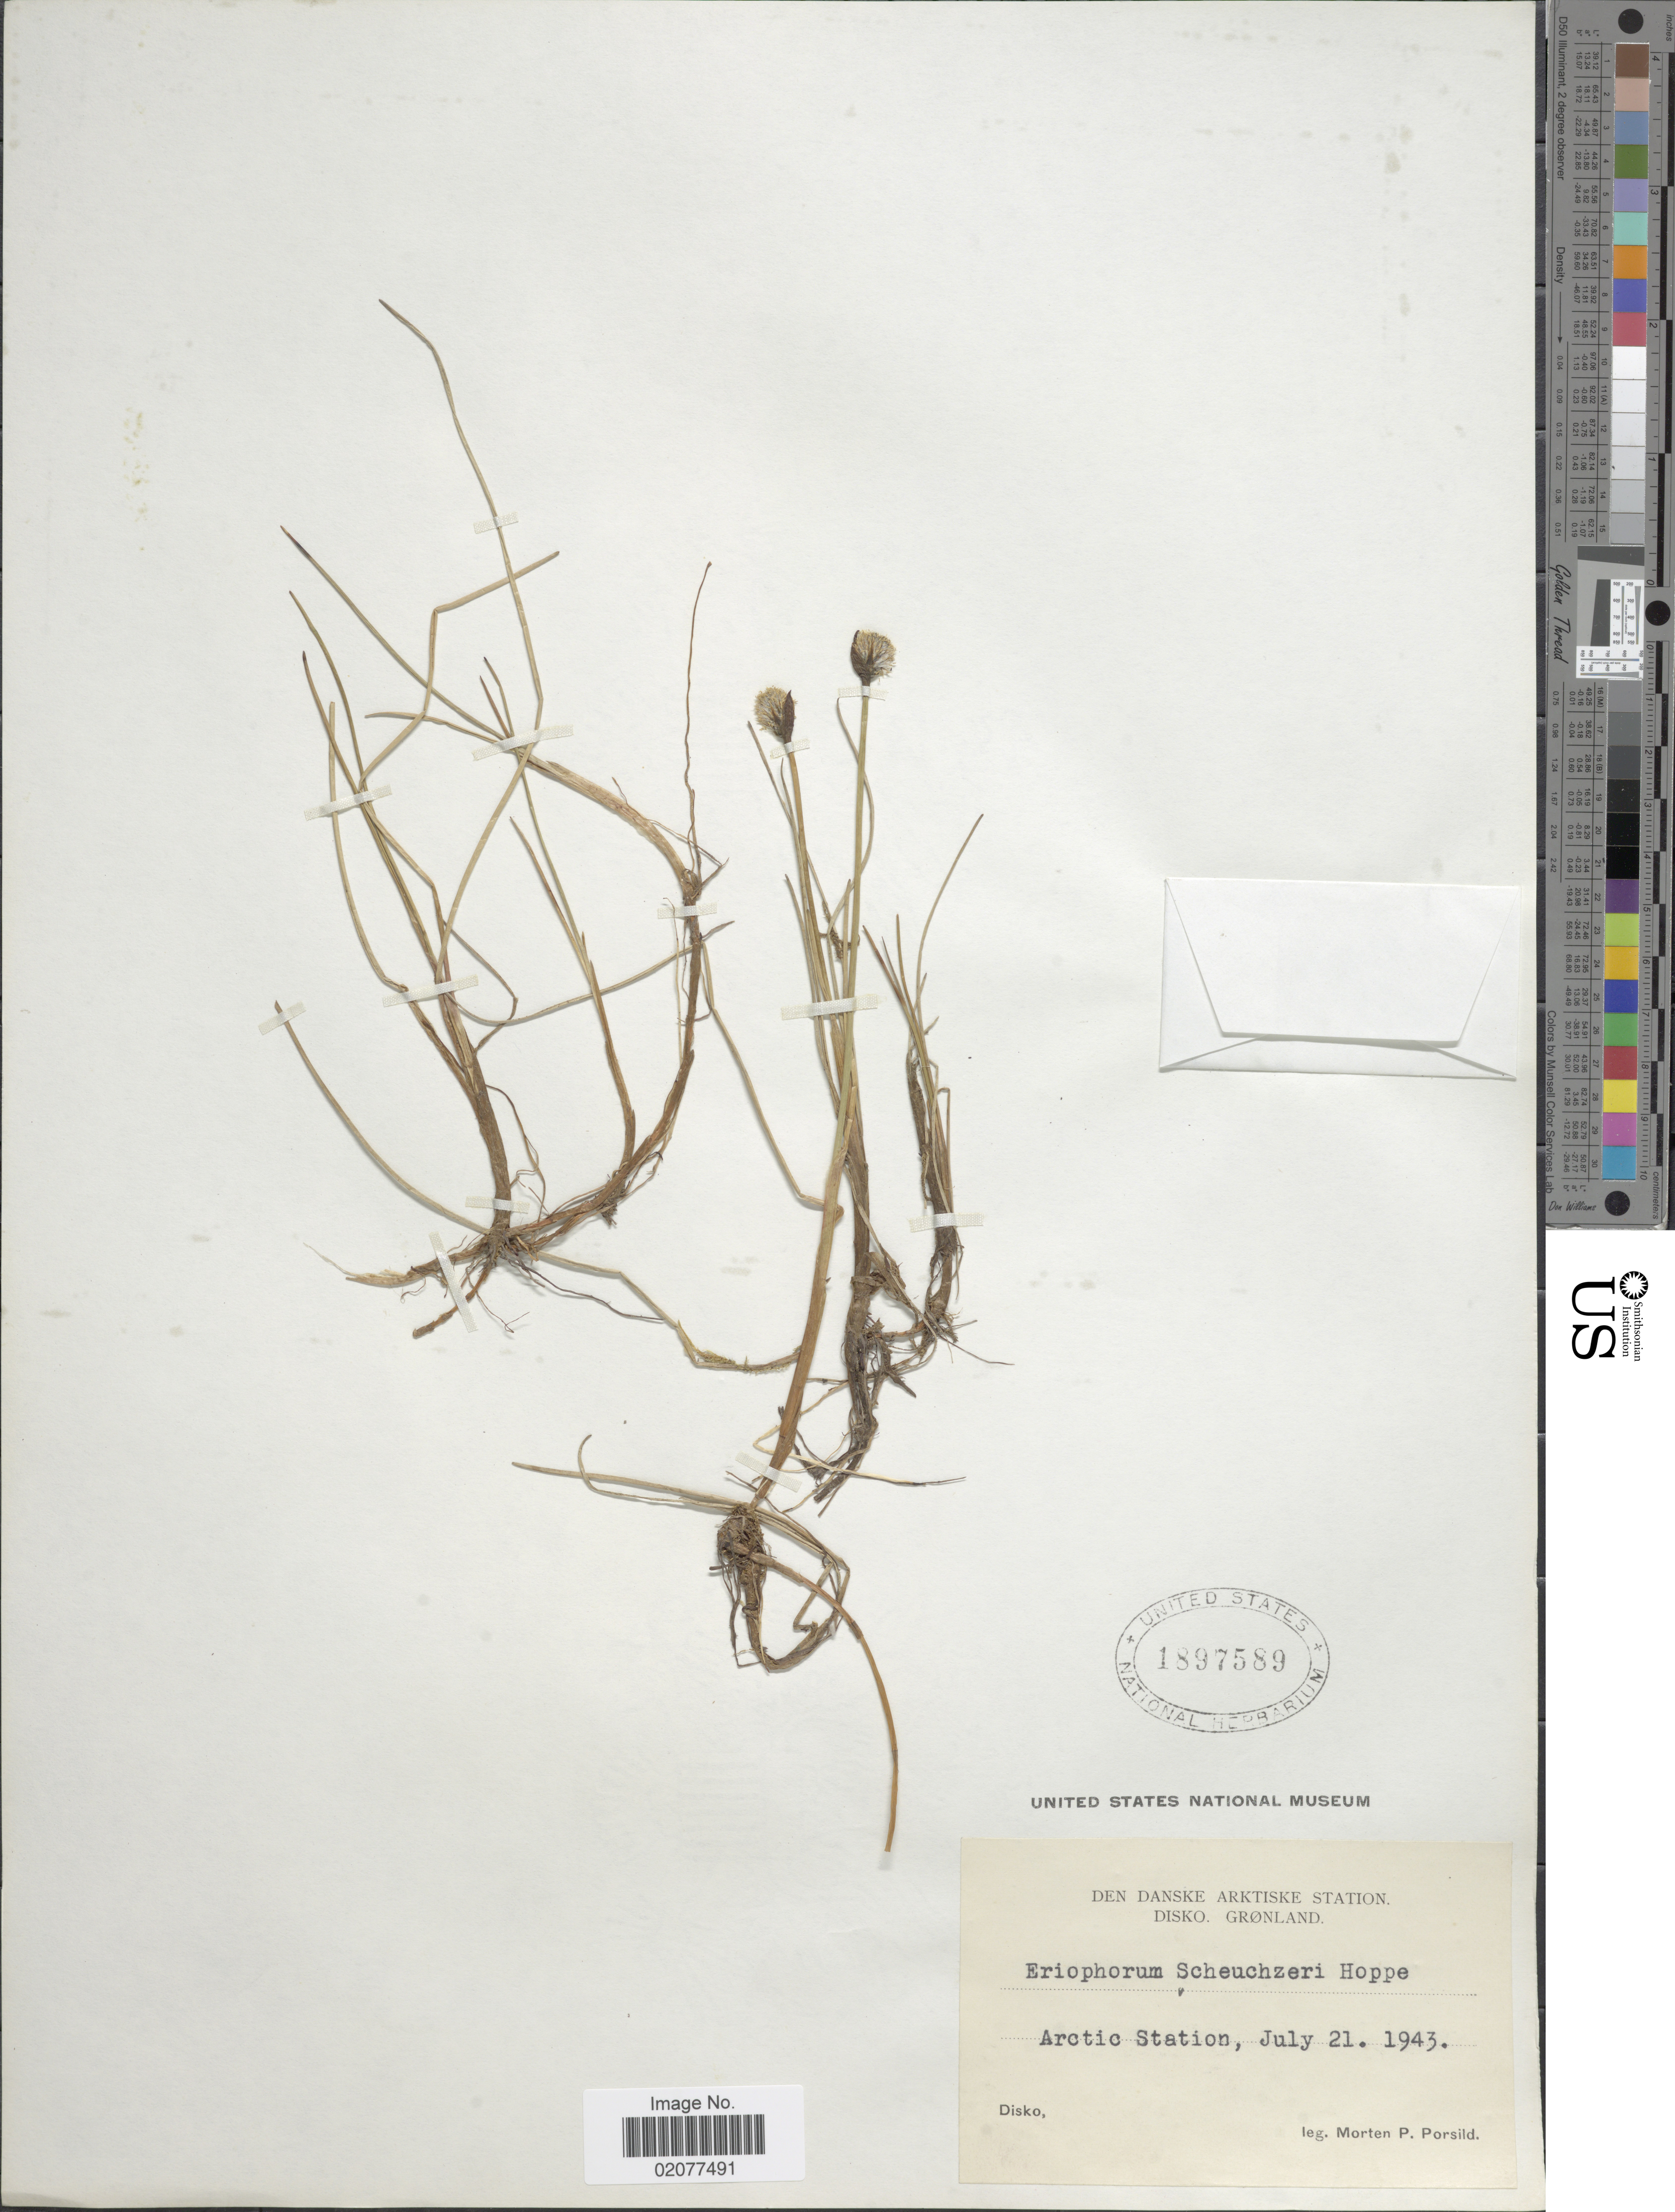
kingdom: Plantae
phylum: Tracheophyta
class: Liliopsida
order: Poales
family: Cyperaceae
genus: Eriophorum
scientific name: Eriophorum scheuchzeri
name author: Hoppe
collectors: M. P. Porsild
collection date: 1943-07-21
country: Greenland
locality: Disko. Gronland. Arctic Station. Disko.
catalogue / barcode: US 1897589